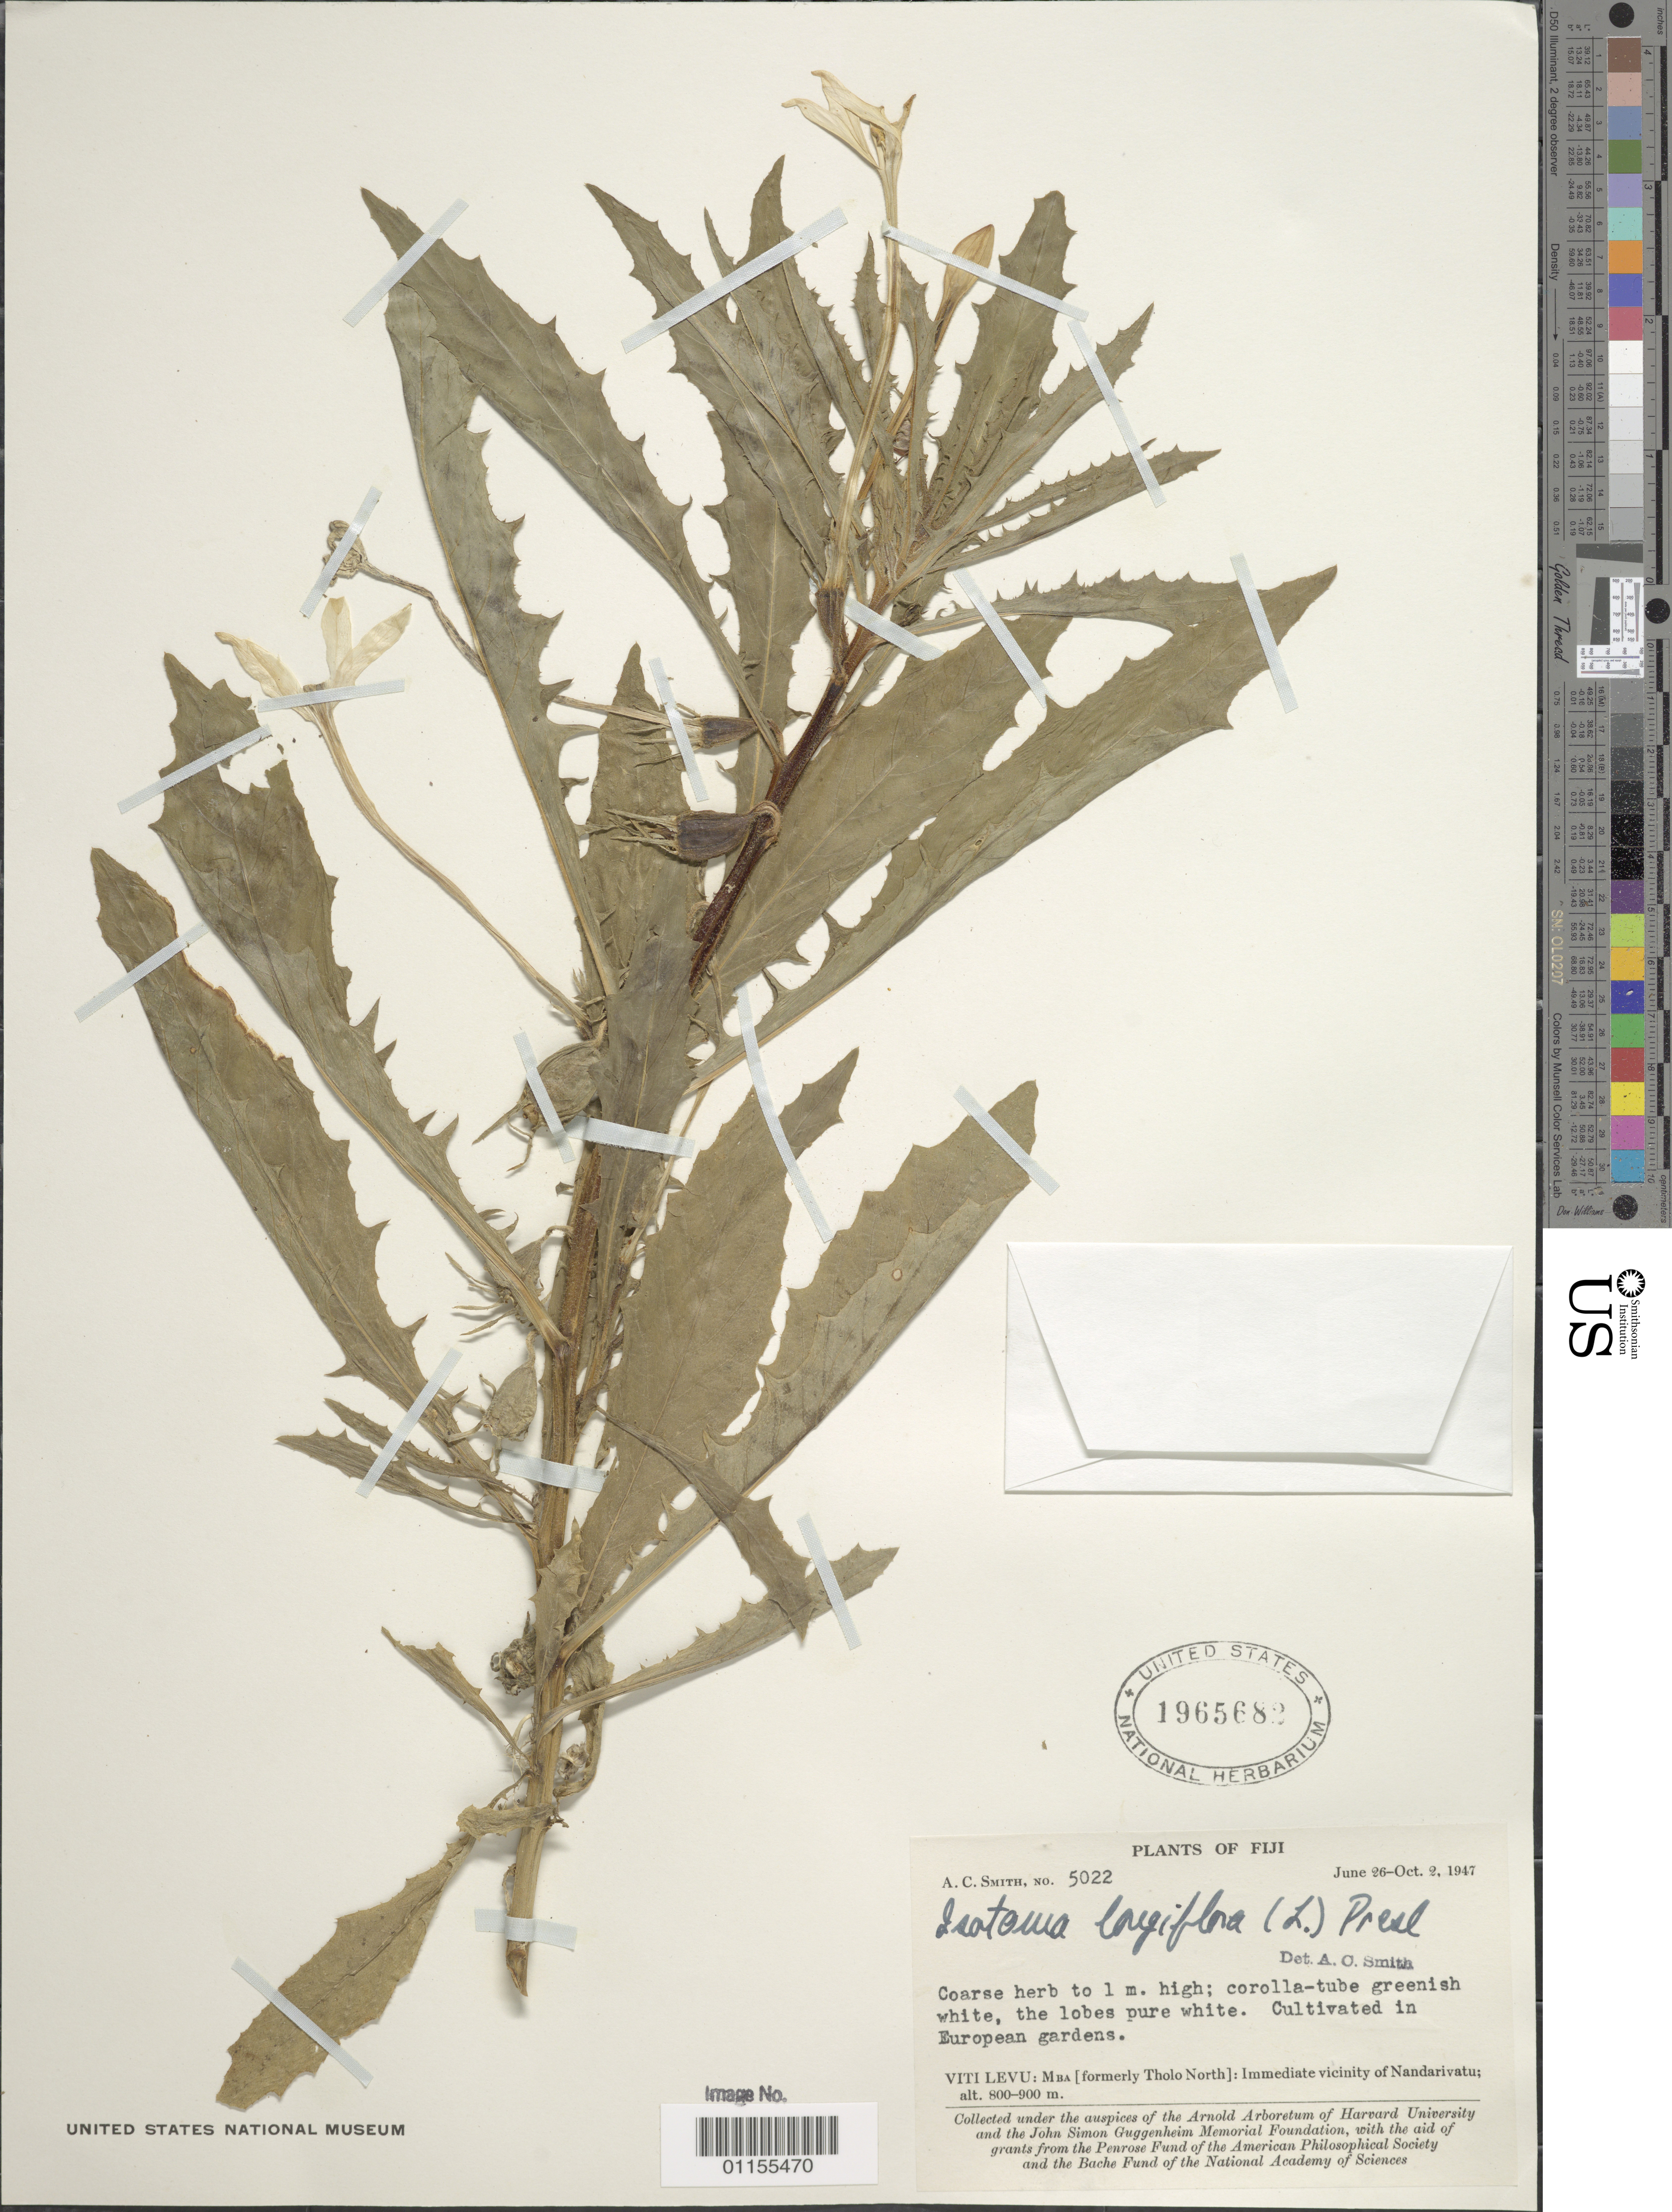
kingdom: Plantae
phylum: Tracheophyta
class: Magnoliopsida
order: Asterales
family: Campanulaceae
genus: Hippobroma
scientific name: Hippobroma longiflora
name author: (L.) G. Don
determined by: Smith, A. C.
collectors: A. C. Smith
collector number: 5022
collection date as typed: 26 Jun 1947 to 02 Oct 1947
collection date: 1947-06-26/1947-10-02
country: Fiji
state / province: Western Division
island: Viti Levu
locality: Mba Prov.: immediate vicinity of Nandarivatu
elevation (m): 800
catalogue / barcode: US 1965682